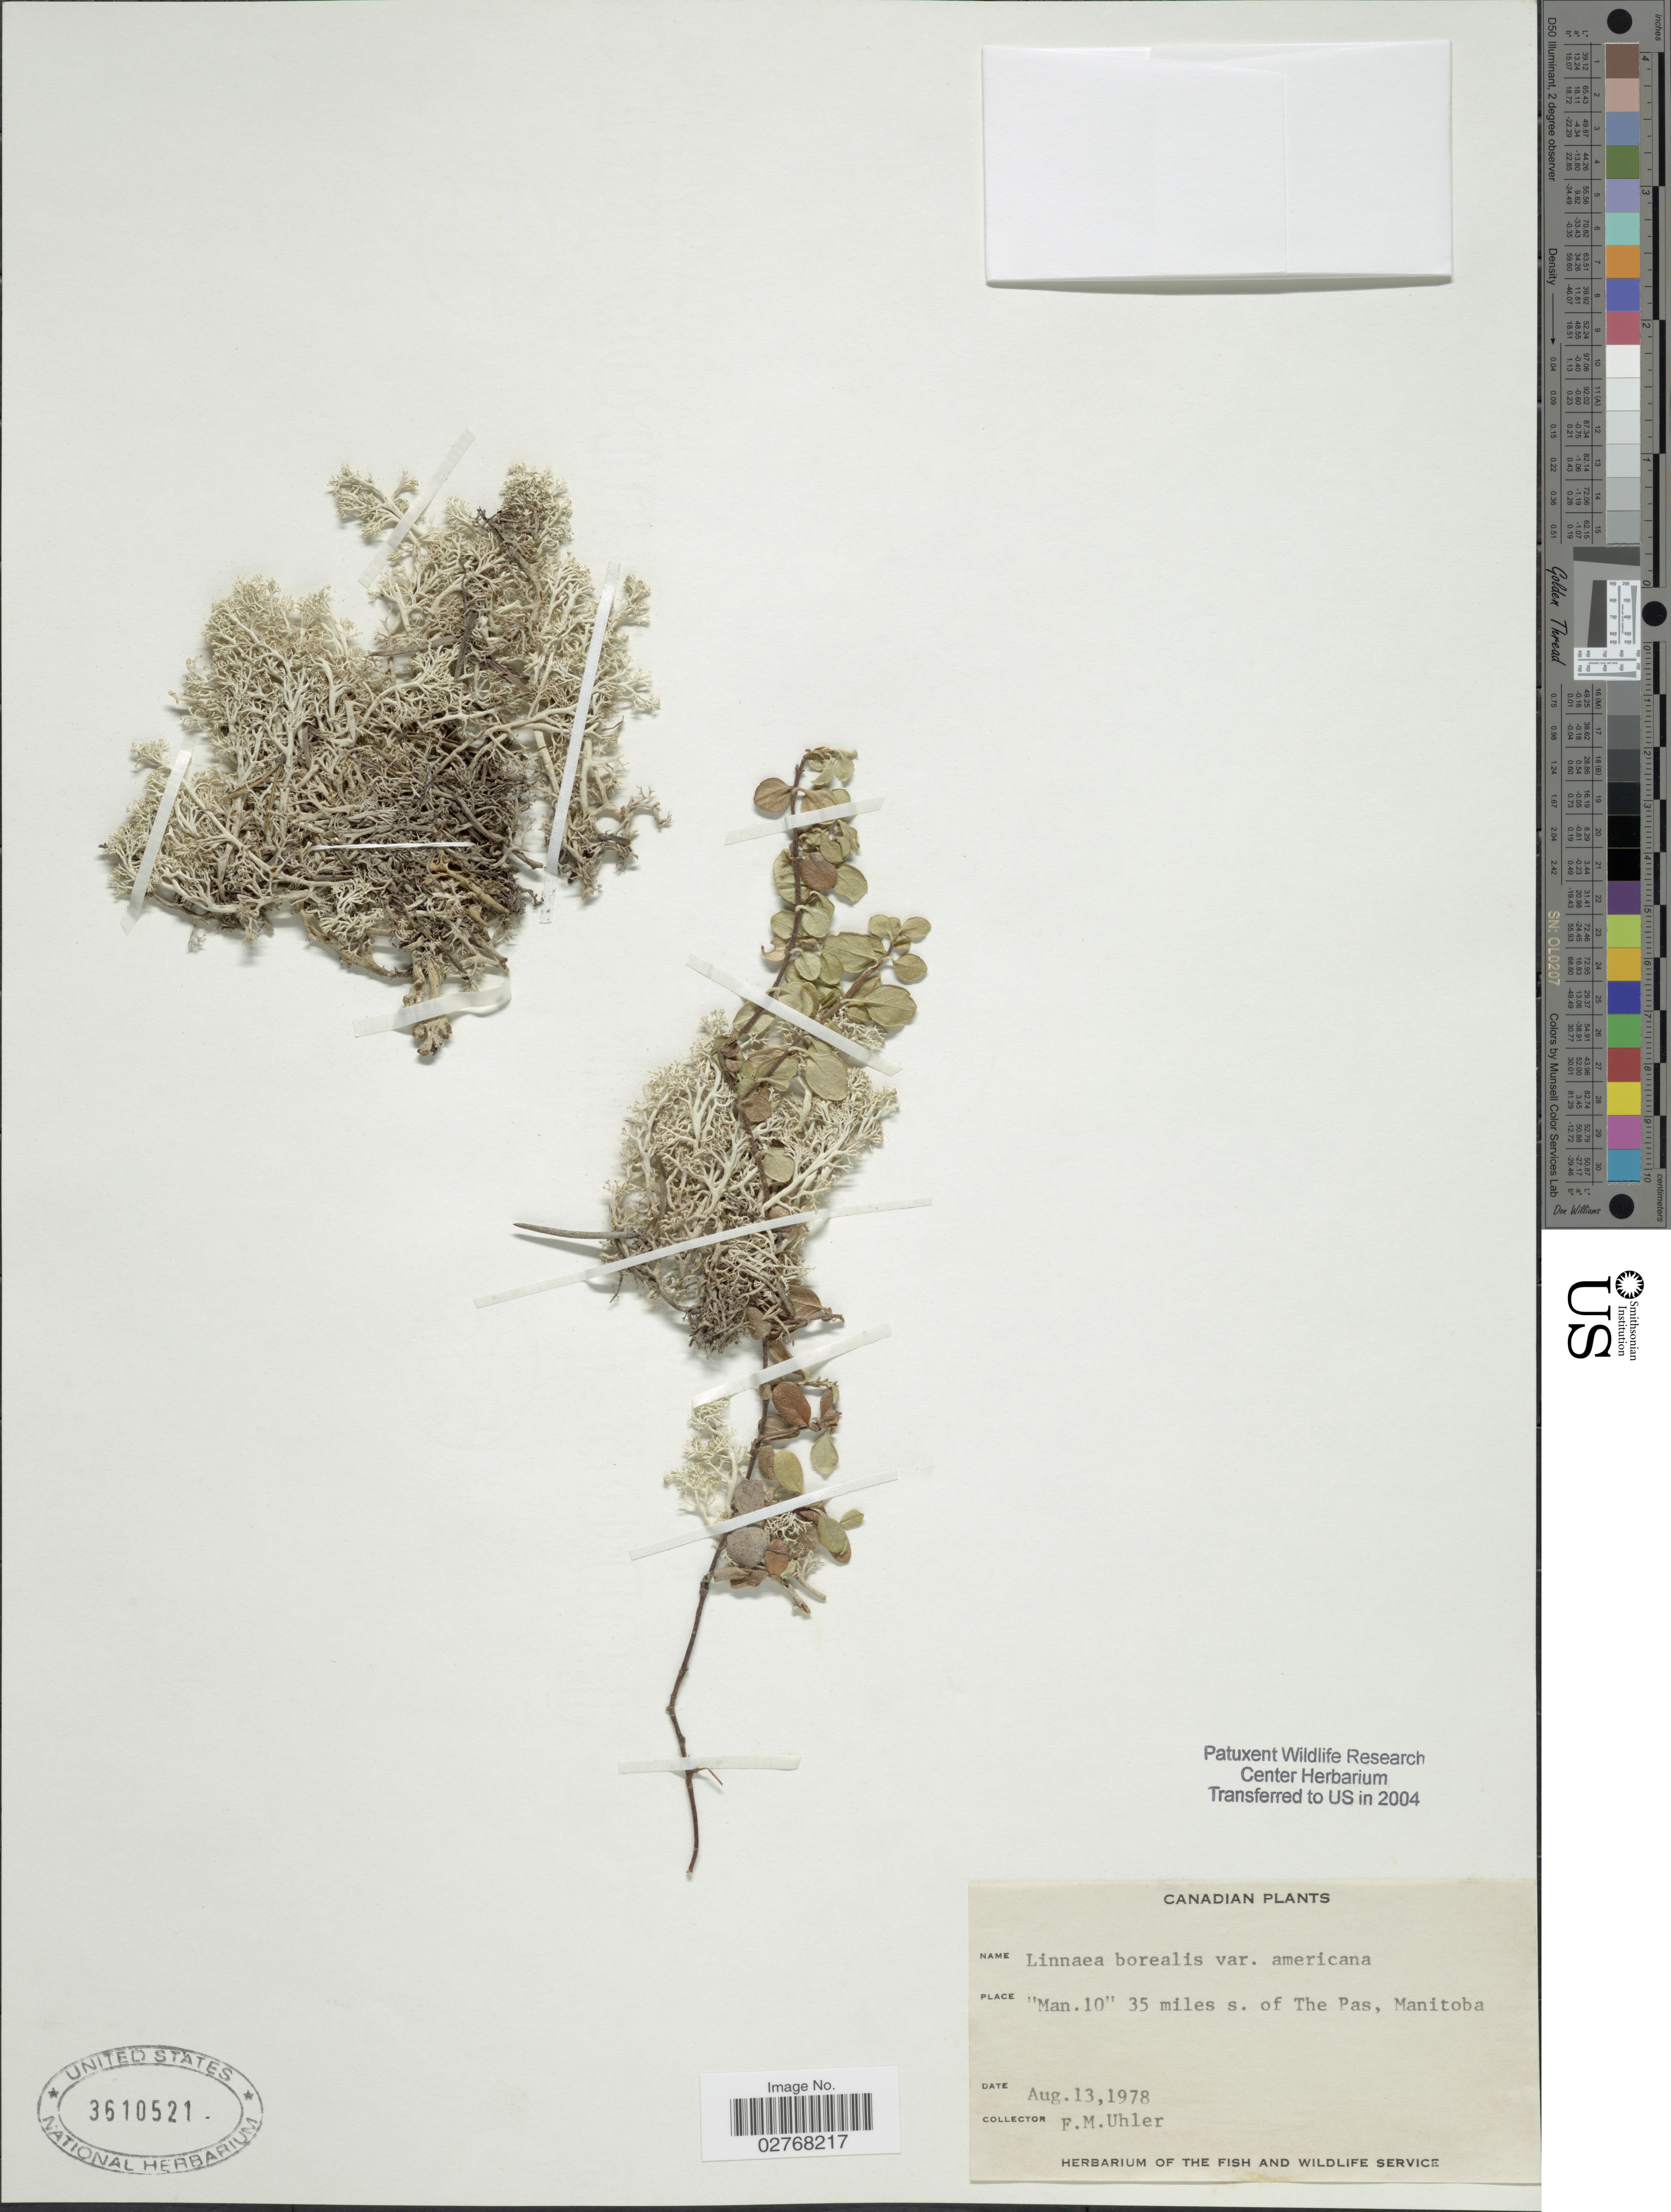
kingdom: Plantae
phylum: Tracheophyta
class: Magnoliopsida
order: Dipsacales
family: Caprifoliaceae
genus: Linnaea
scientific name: Linnaea borealis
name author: L.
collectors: F. M. Uhler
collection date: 1978-08-13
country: Canada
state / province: Manitoba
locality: Man.10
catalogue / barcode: US 3610521